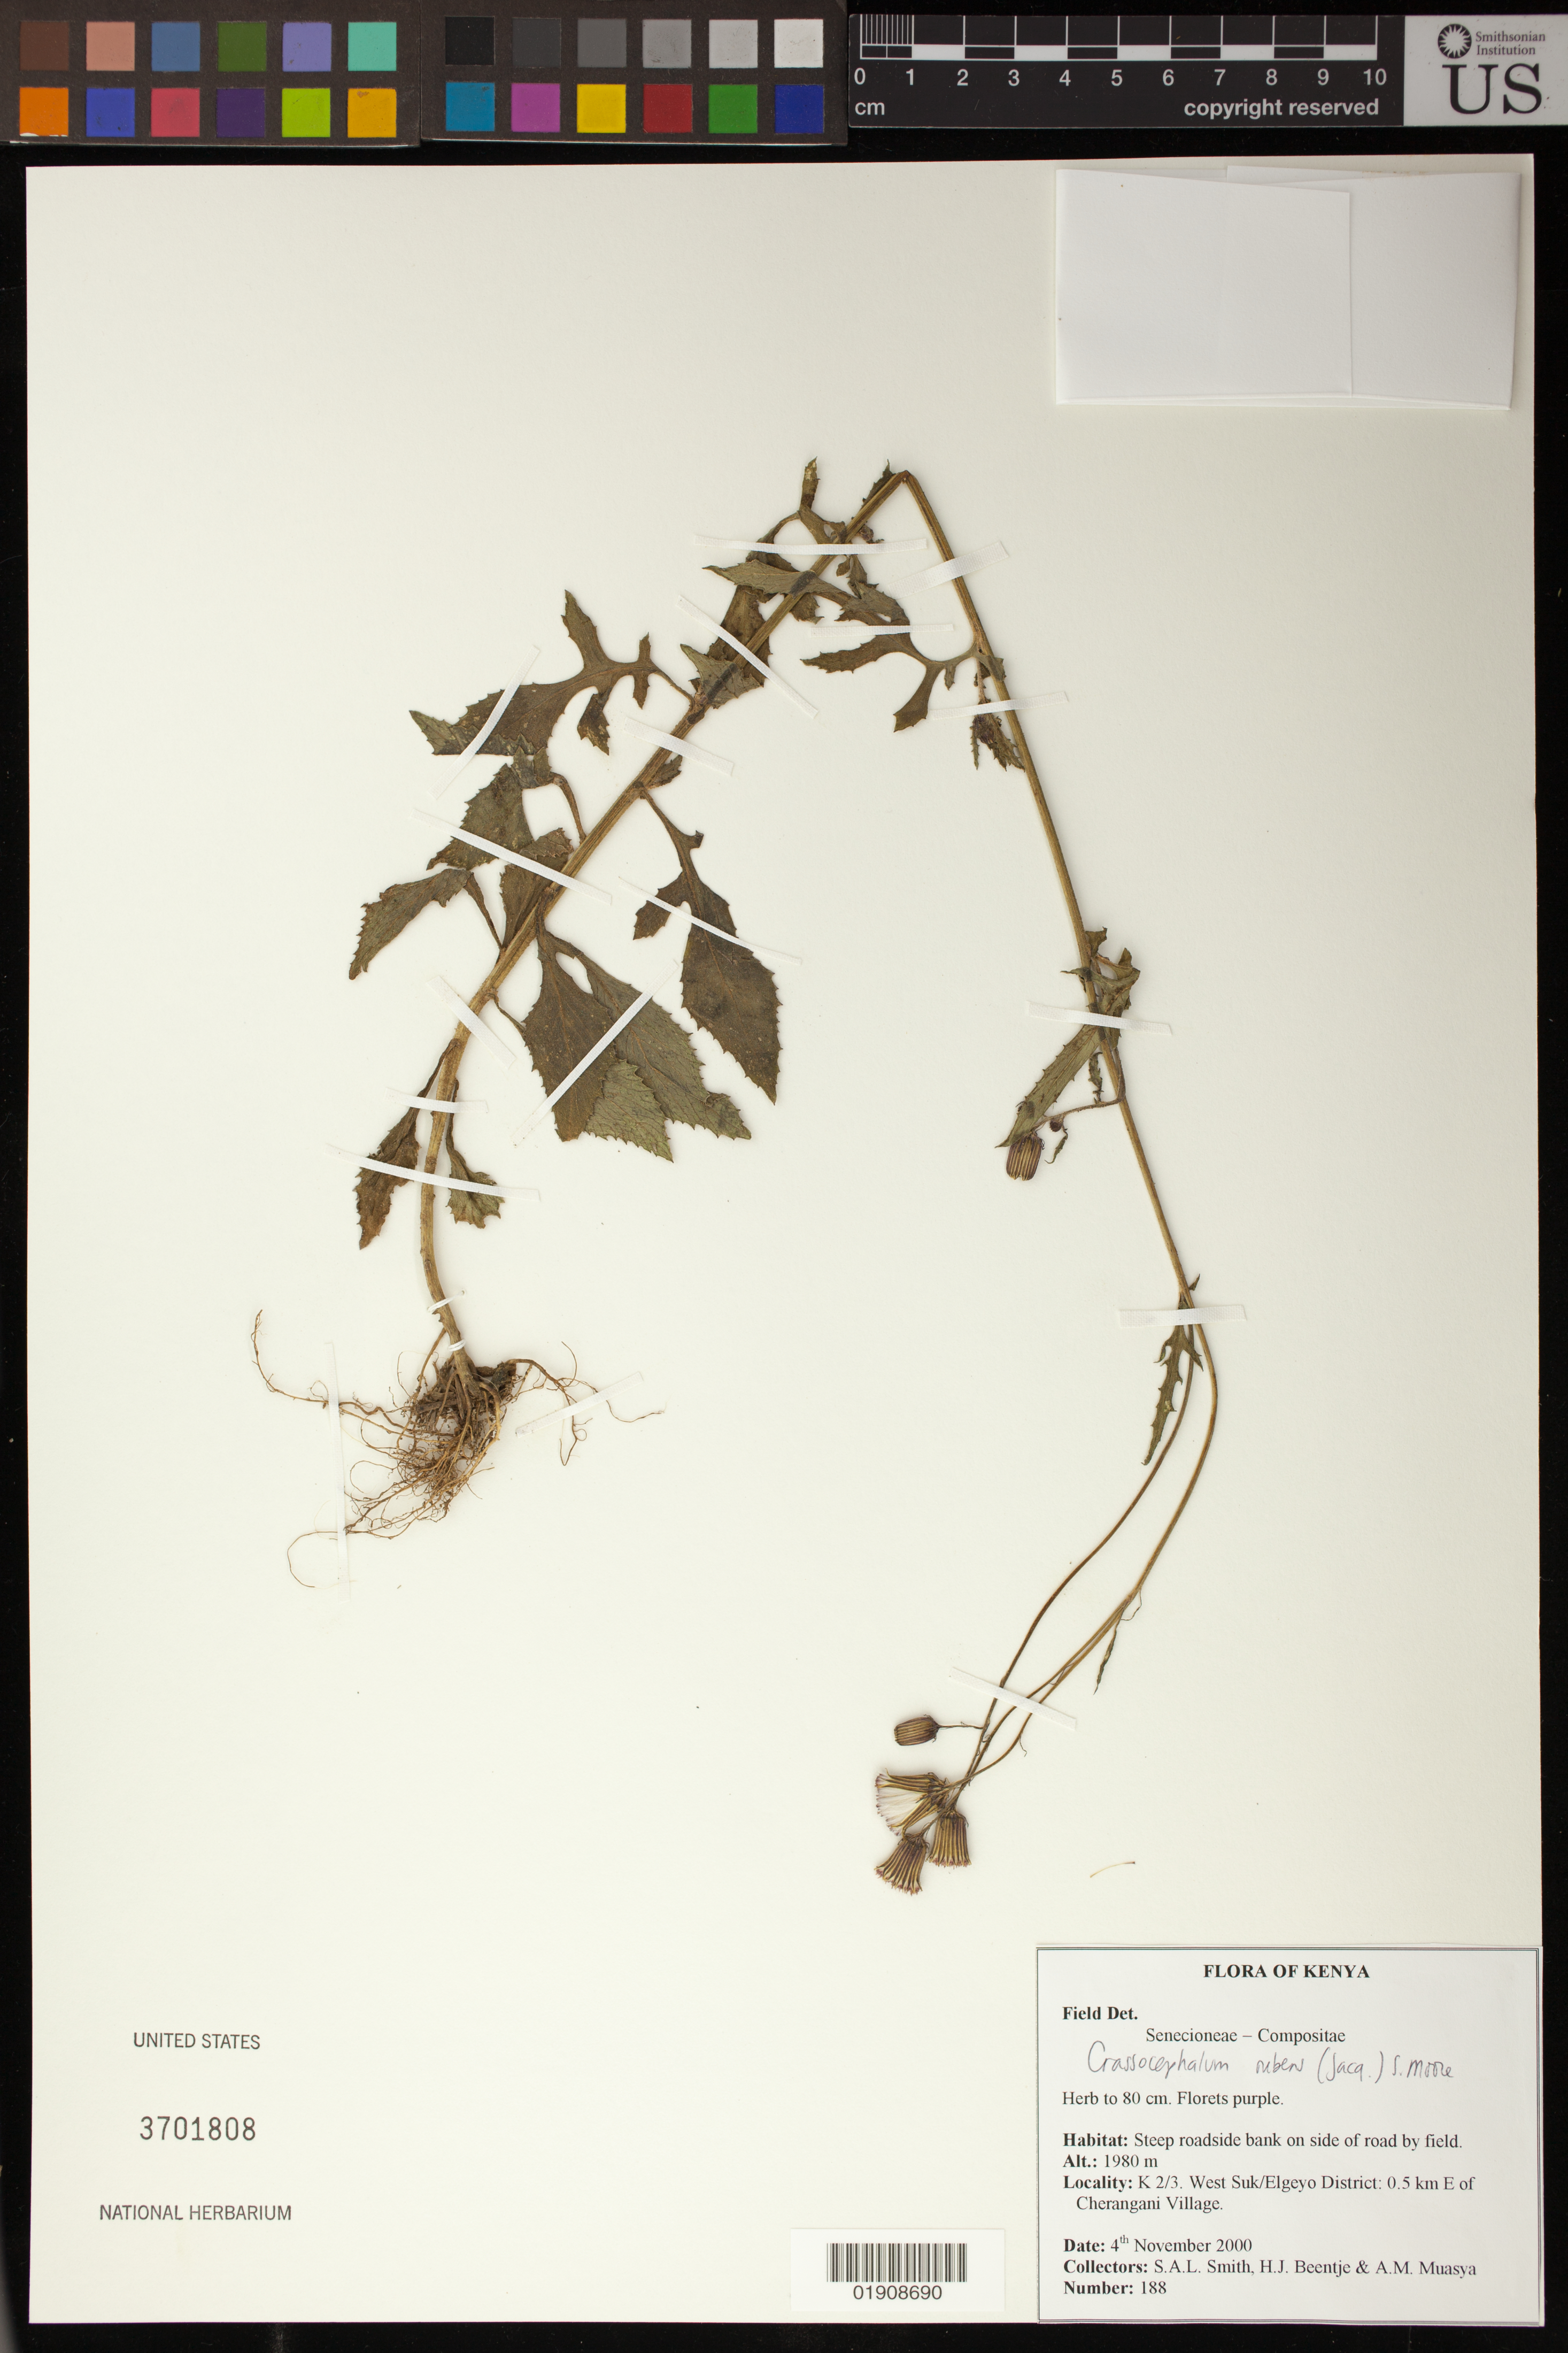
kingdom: Plantae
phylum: Tracheophyta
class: Magnoliopsida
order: Asterales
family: Asteraceae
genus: Crassocephalum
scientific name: Crassocephalum rubens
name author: (Juss. ex Jacq.) S. Moore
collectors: S. A. Smith, H. J. Beentje & A. Muasya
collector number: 188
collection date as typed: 4 November 2000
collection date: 2000-11-04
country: Kenya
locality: K 2/3. West Suk/Elgeyo District: 0.5 km E of Cherangani Village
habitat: Steep roadside bank on side of road by field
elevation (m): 1980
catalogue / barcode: US 3701808